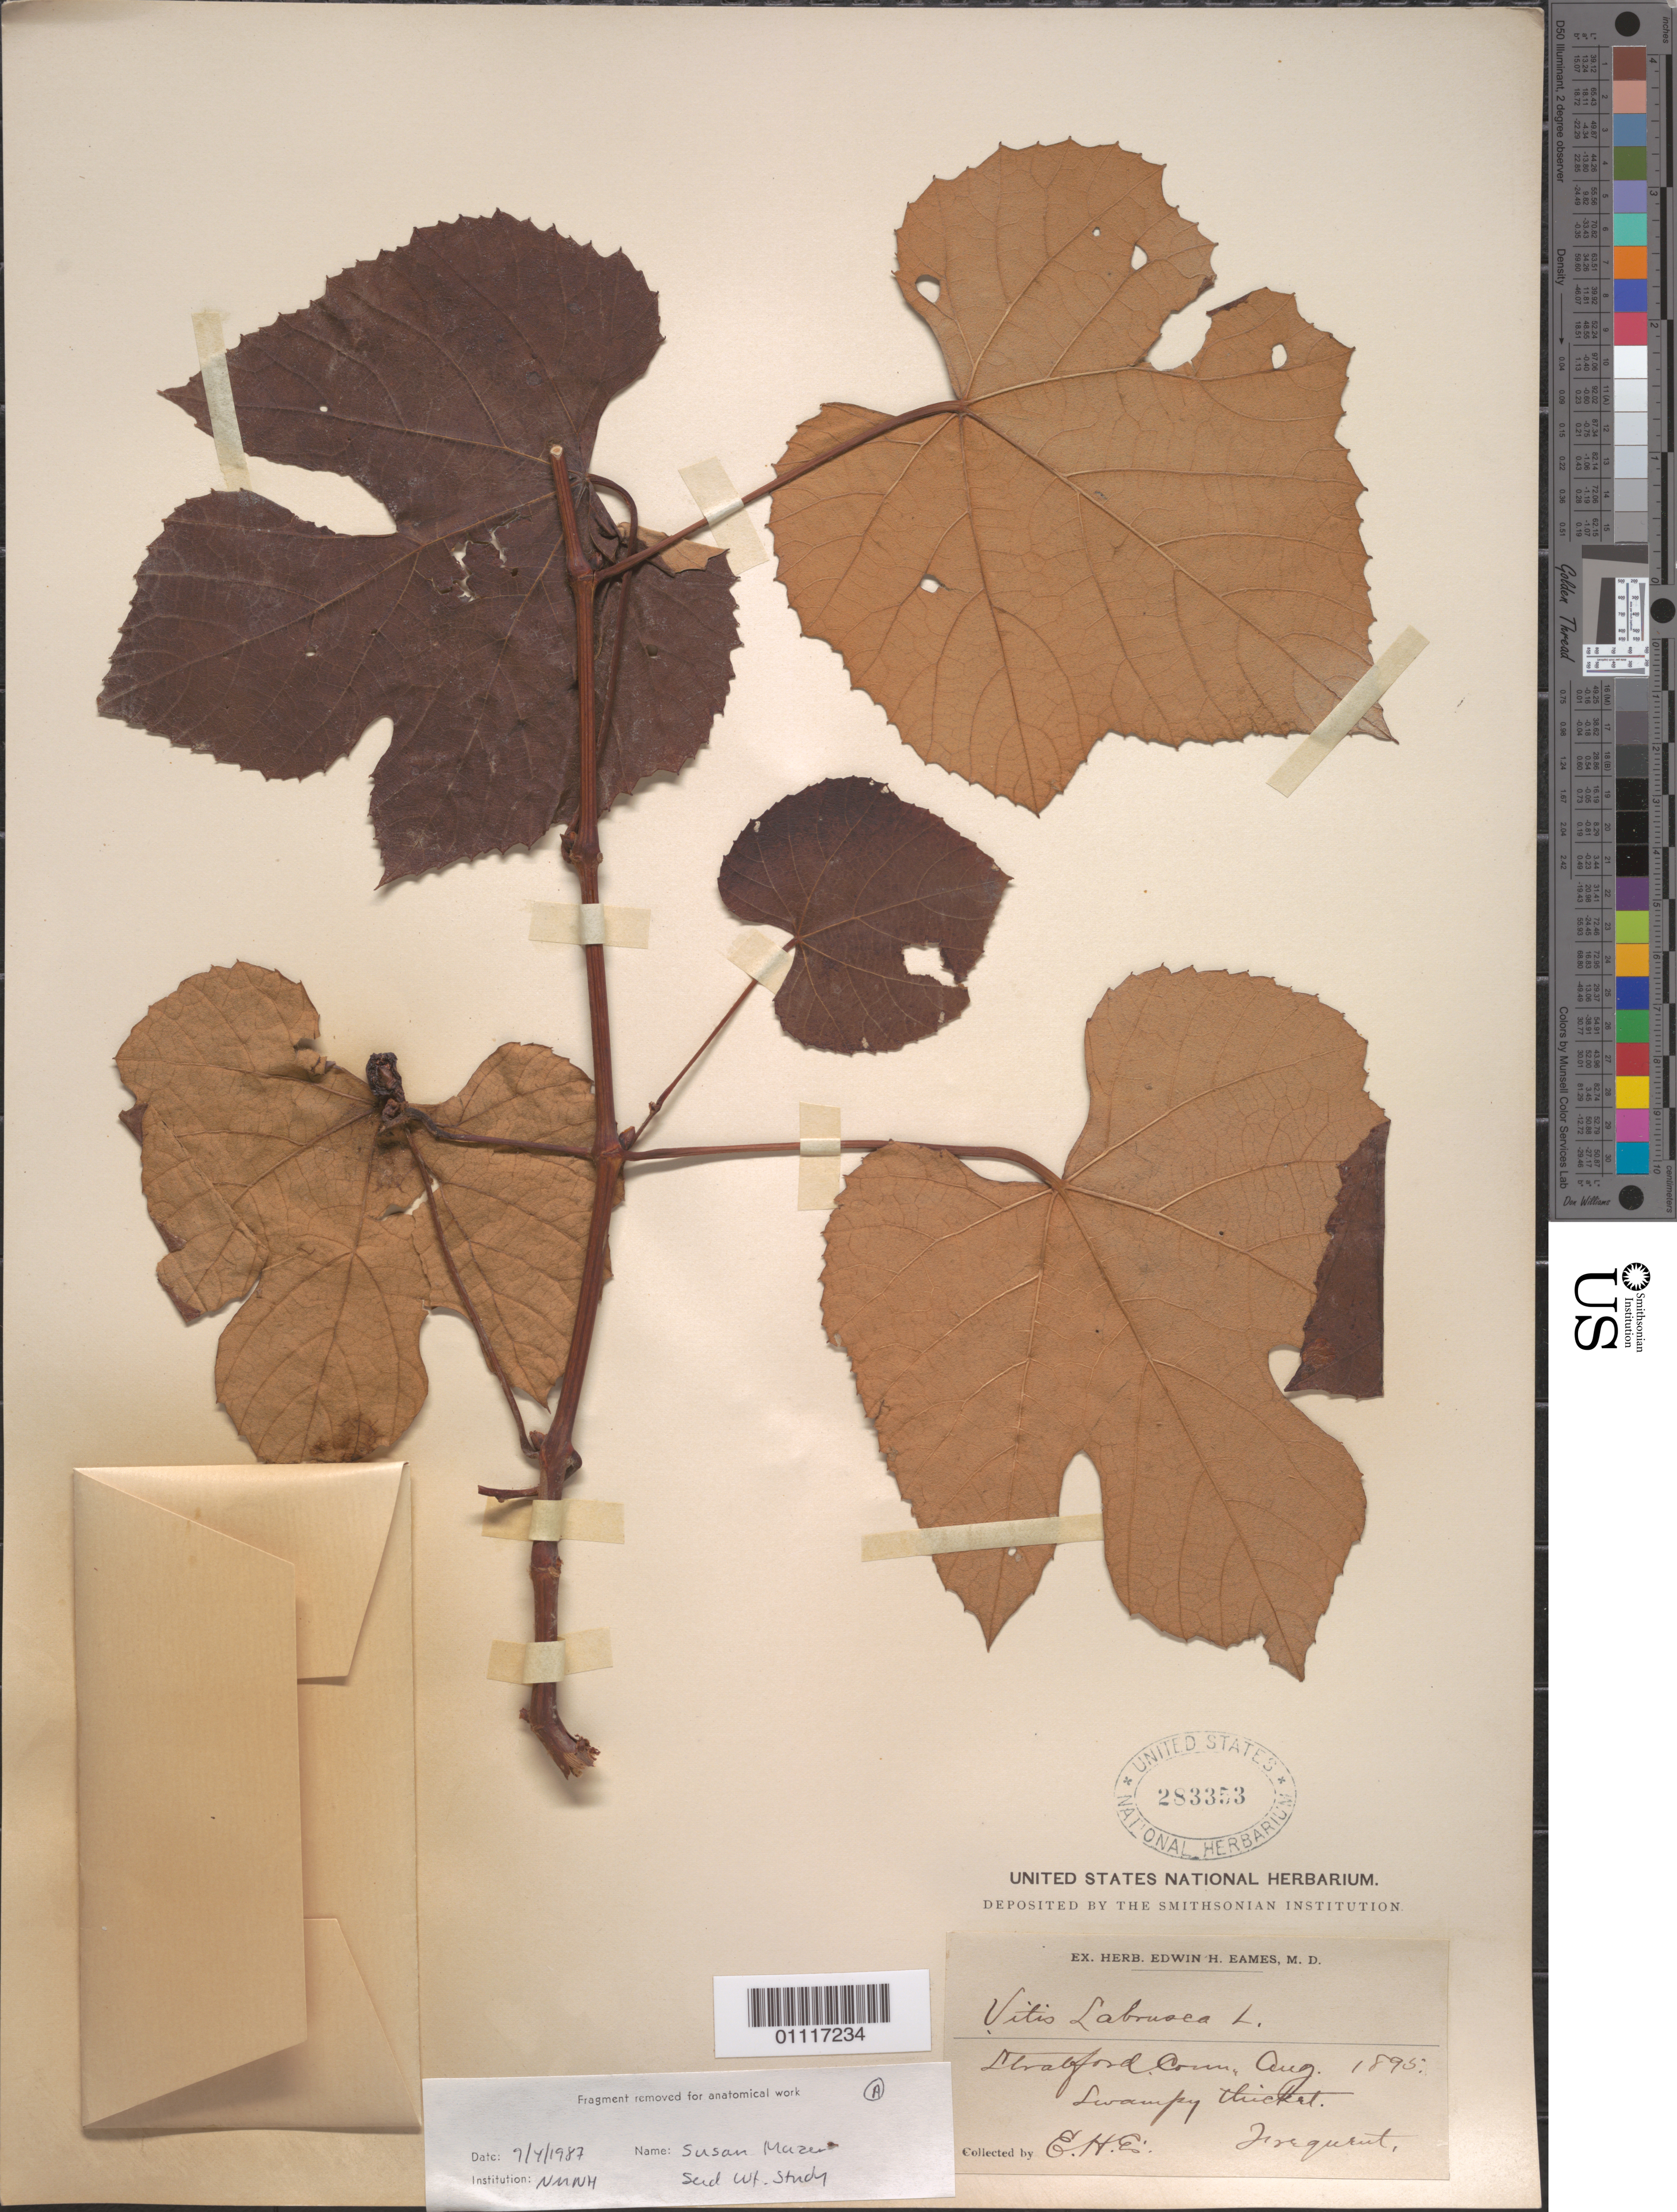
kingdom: Plantae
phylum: Tracheophyta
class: Magnoliopsida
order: Vitales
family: Vitaceae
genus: Vitis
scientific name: Vitis labrusca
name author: L.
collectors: E. H. Eames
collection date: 1895-08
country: United States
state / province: Connecticut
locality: Stracford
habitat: swampy thicket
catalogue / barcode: US 283353